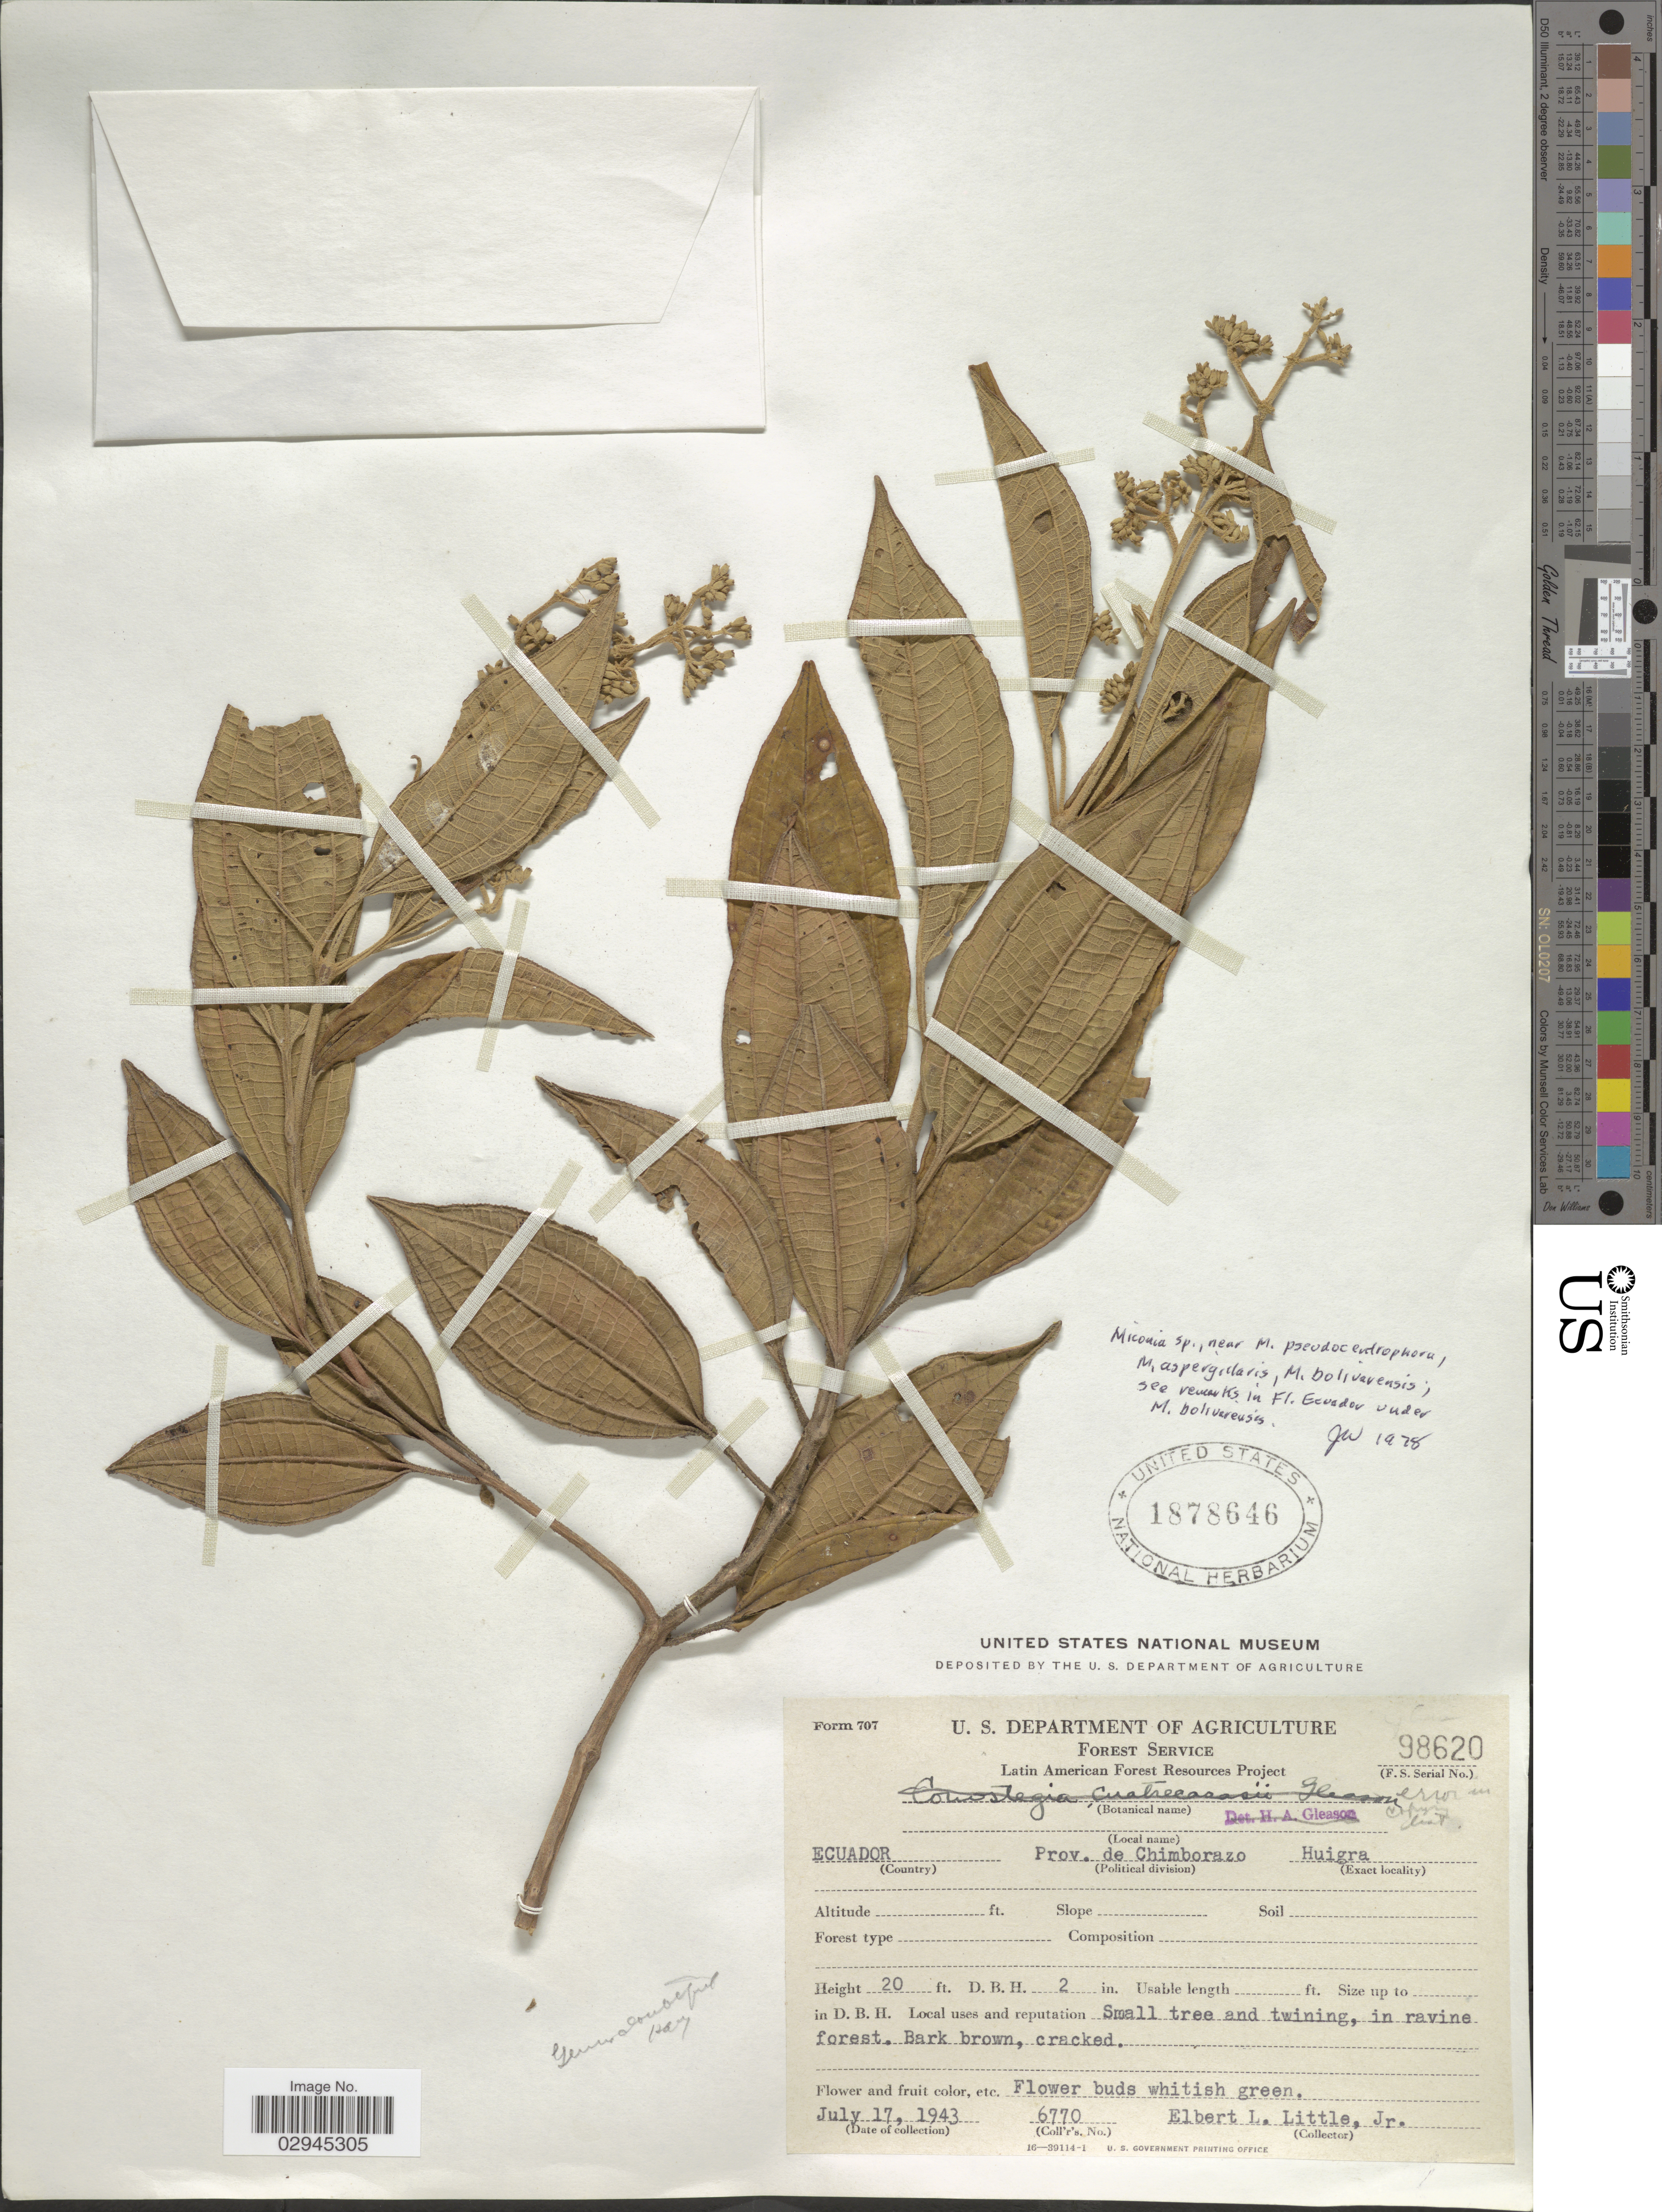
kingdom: Plantae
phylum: Tracheophyta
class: Magnoliopsida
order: Myrtales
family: Melastomataceae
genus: Miconia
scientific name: Miconia sp.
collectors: E. L. Little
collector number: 6770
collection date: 1943-07-17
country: Ecuador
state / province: Chimborazo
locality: Huigra.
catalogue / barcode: US 1878646